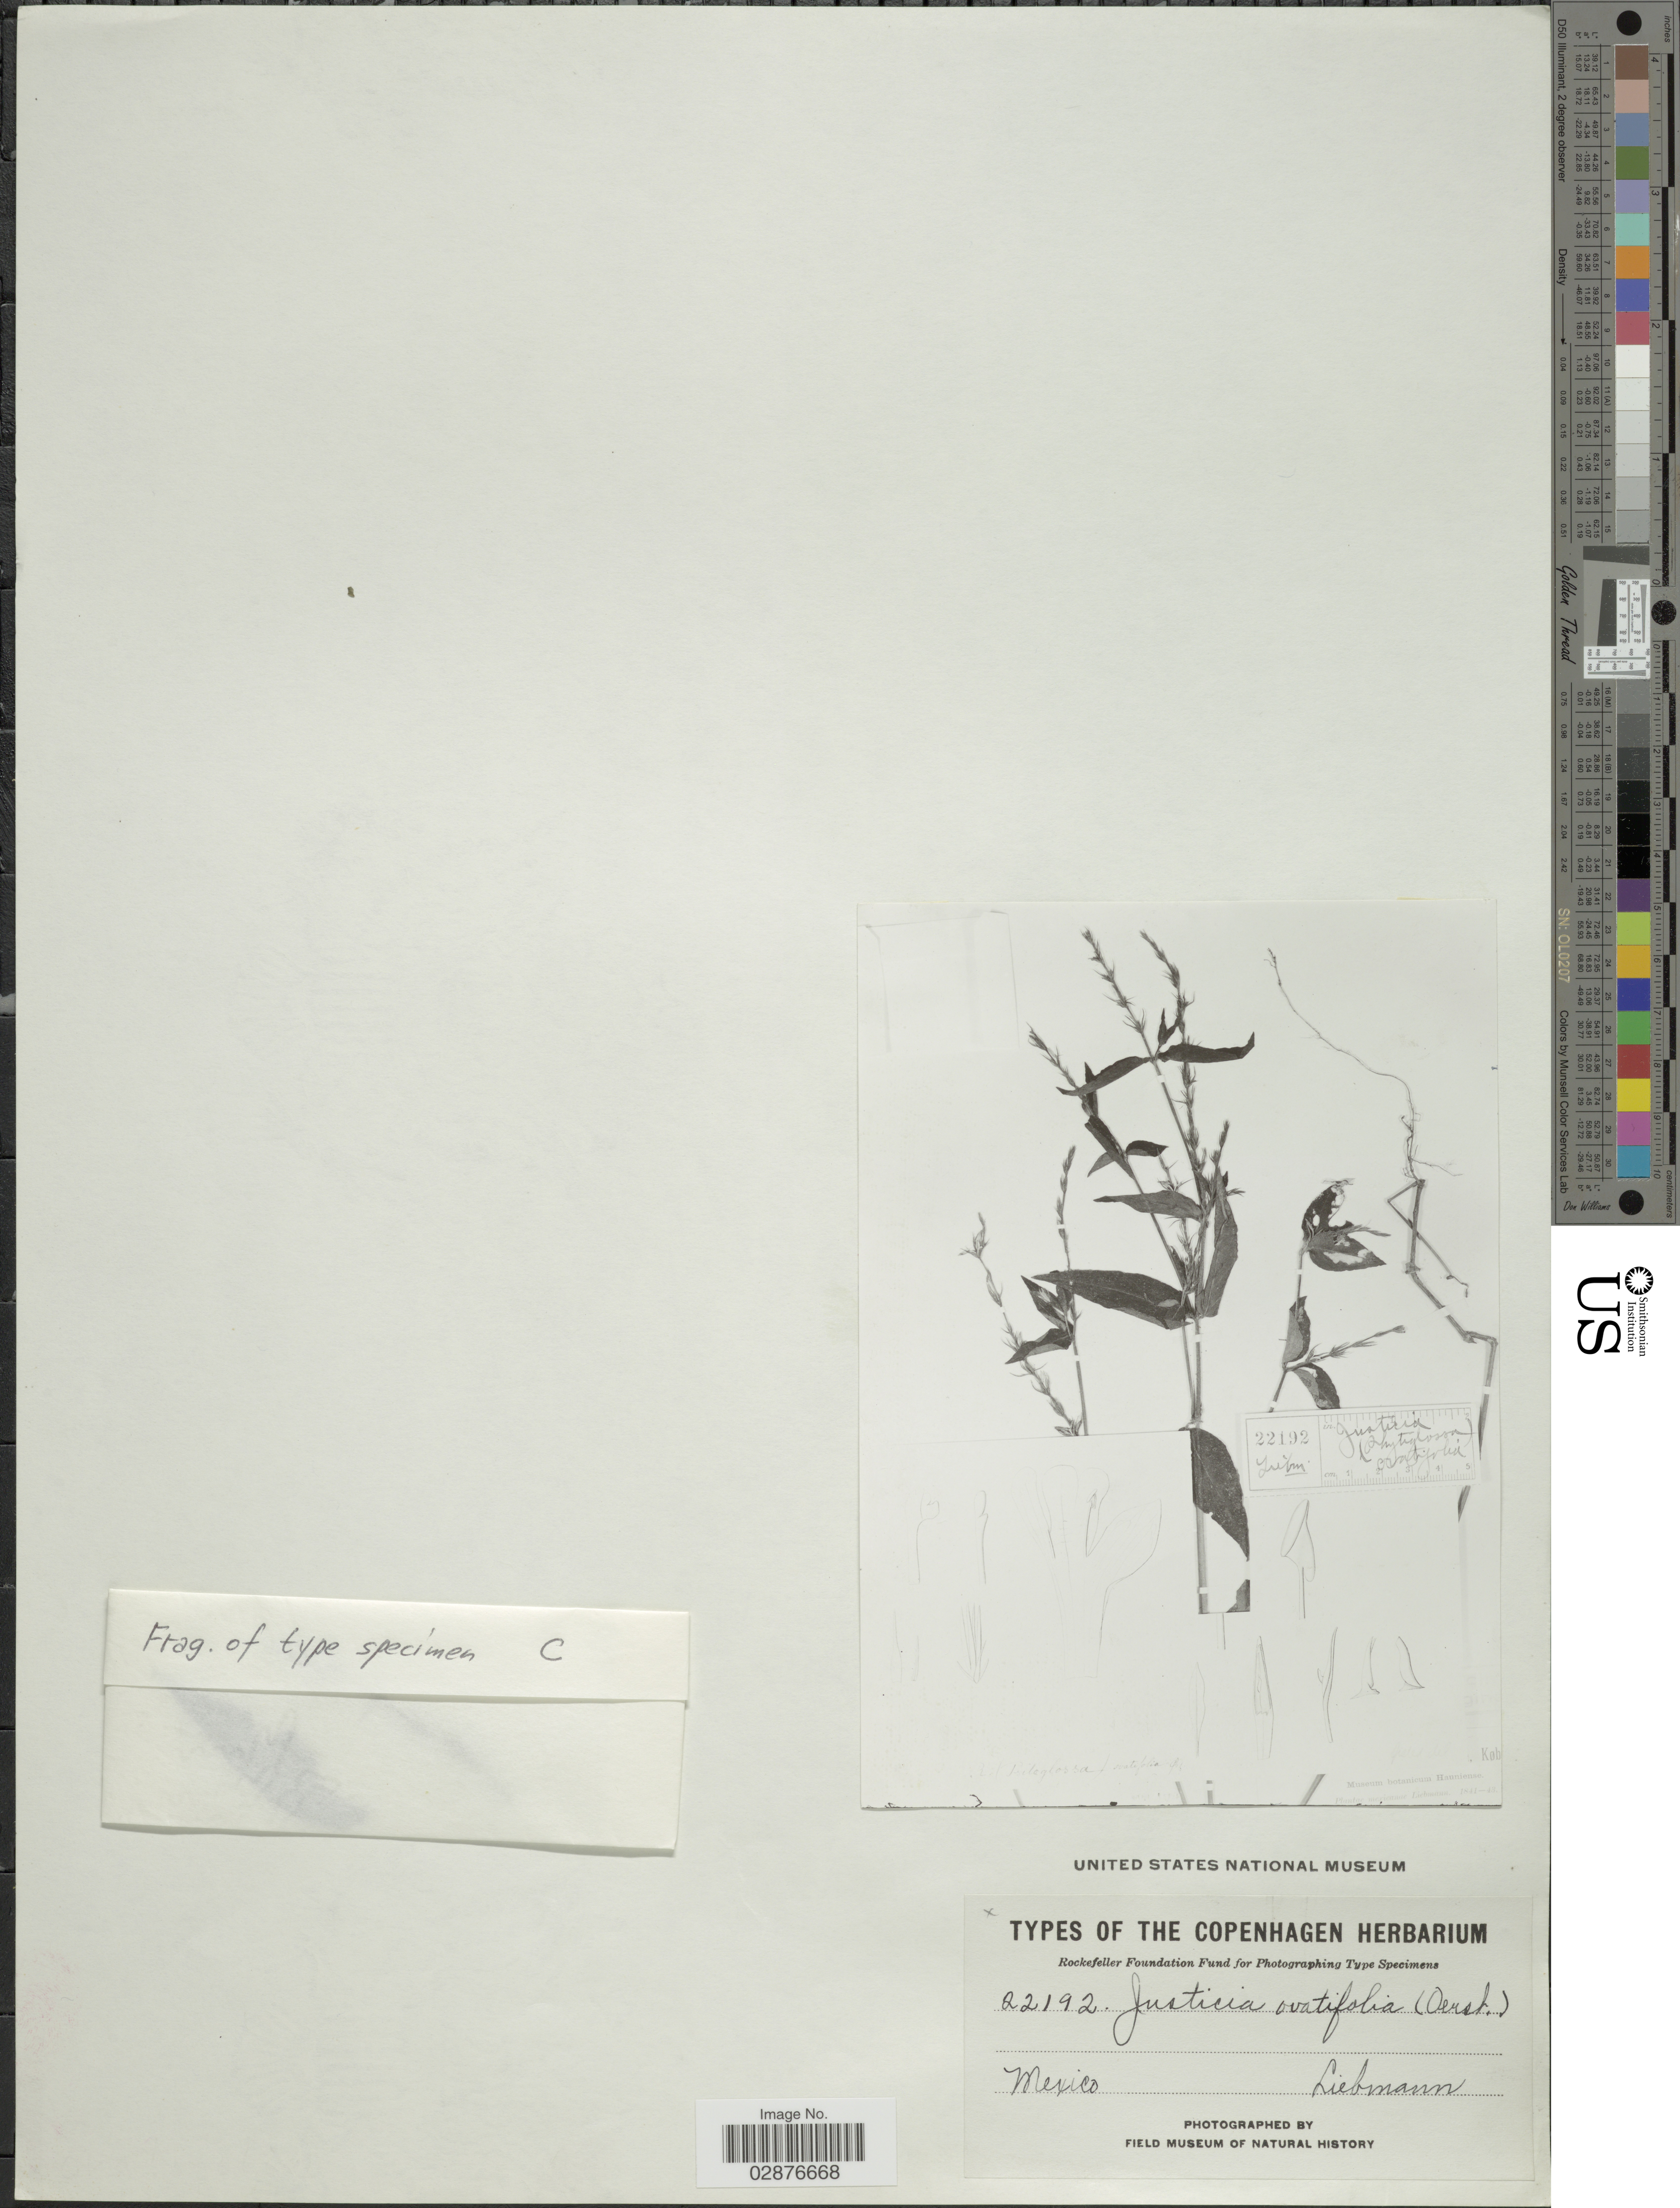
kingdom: Plantae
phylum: Tracheophyta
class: Magnoliopsida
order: Lamiales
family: Acanthaceae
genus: Justicia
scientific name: Justicia ovatifolia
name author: Rose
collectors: Liebmann, --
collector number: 22192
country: Mexico